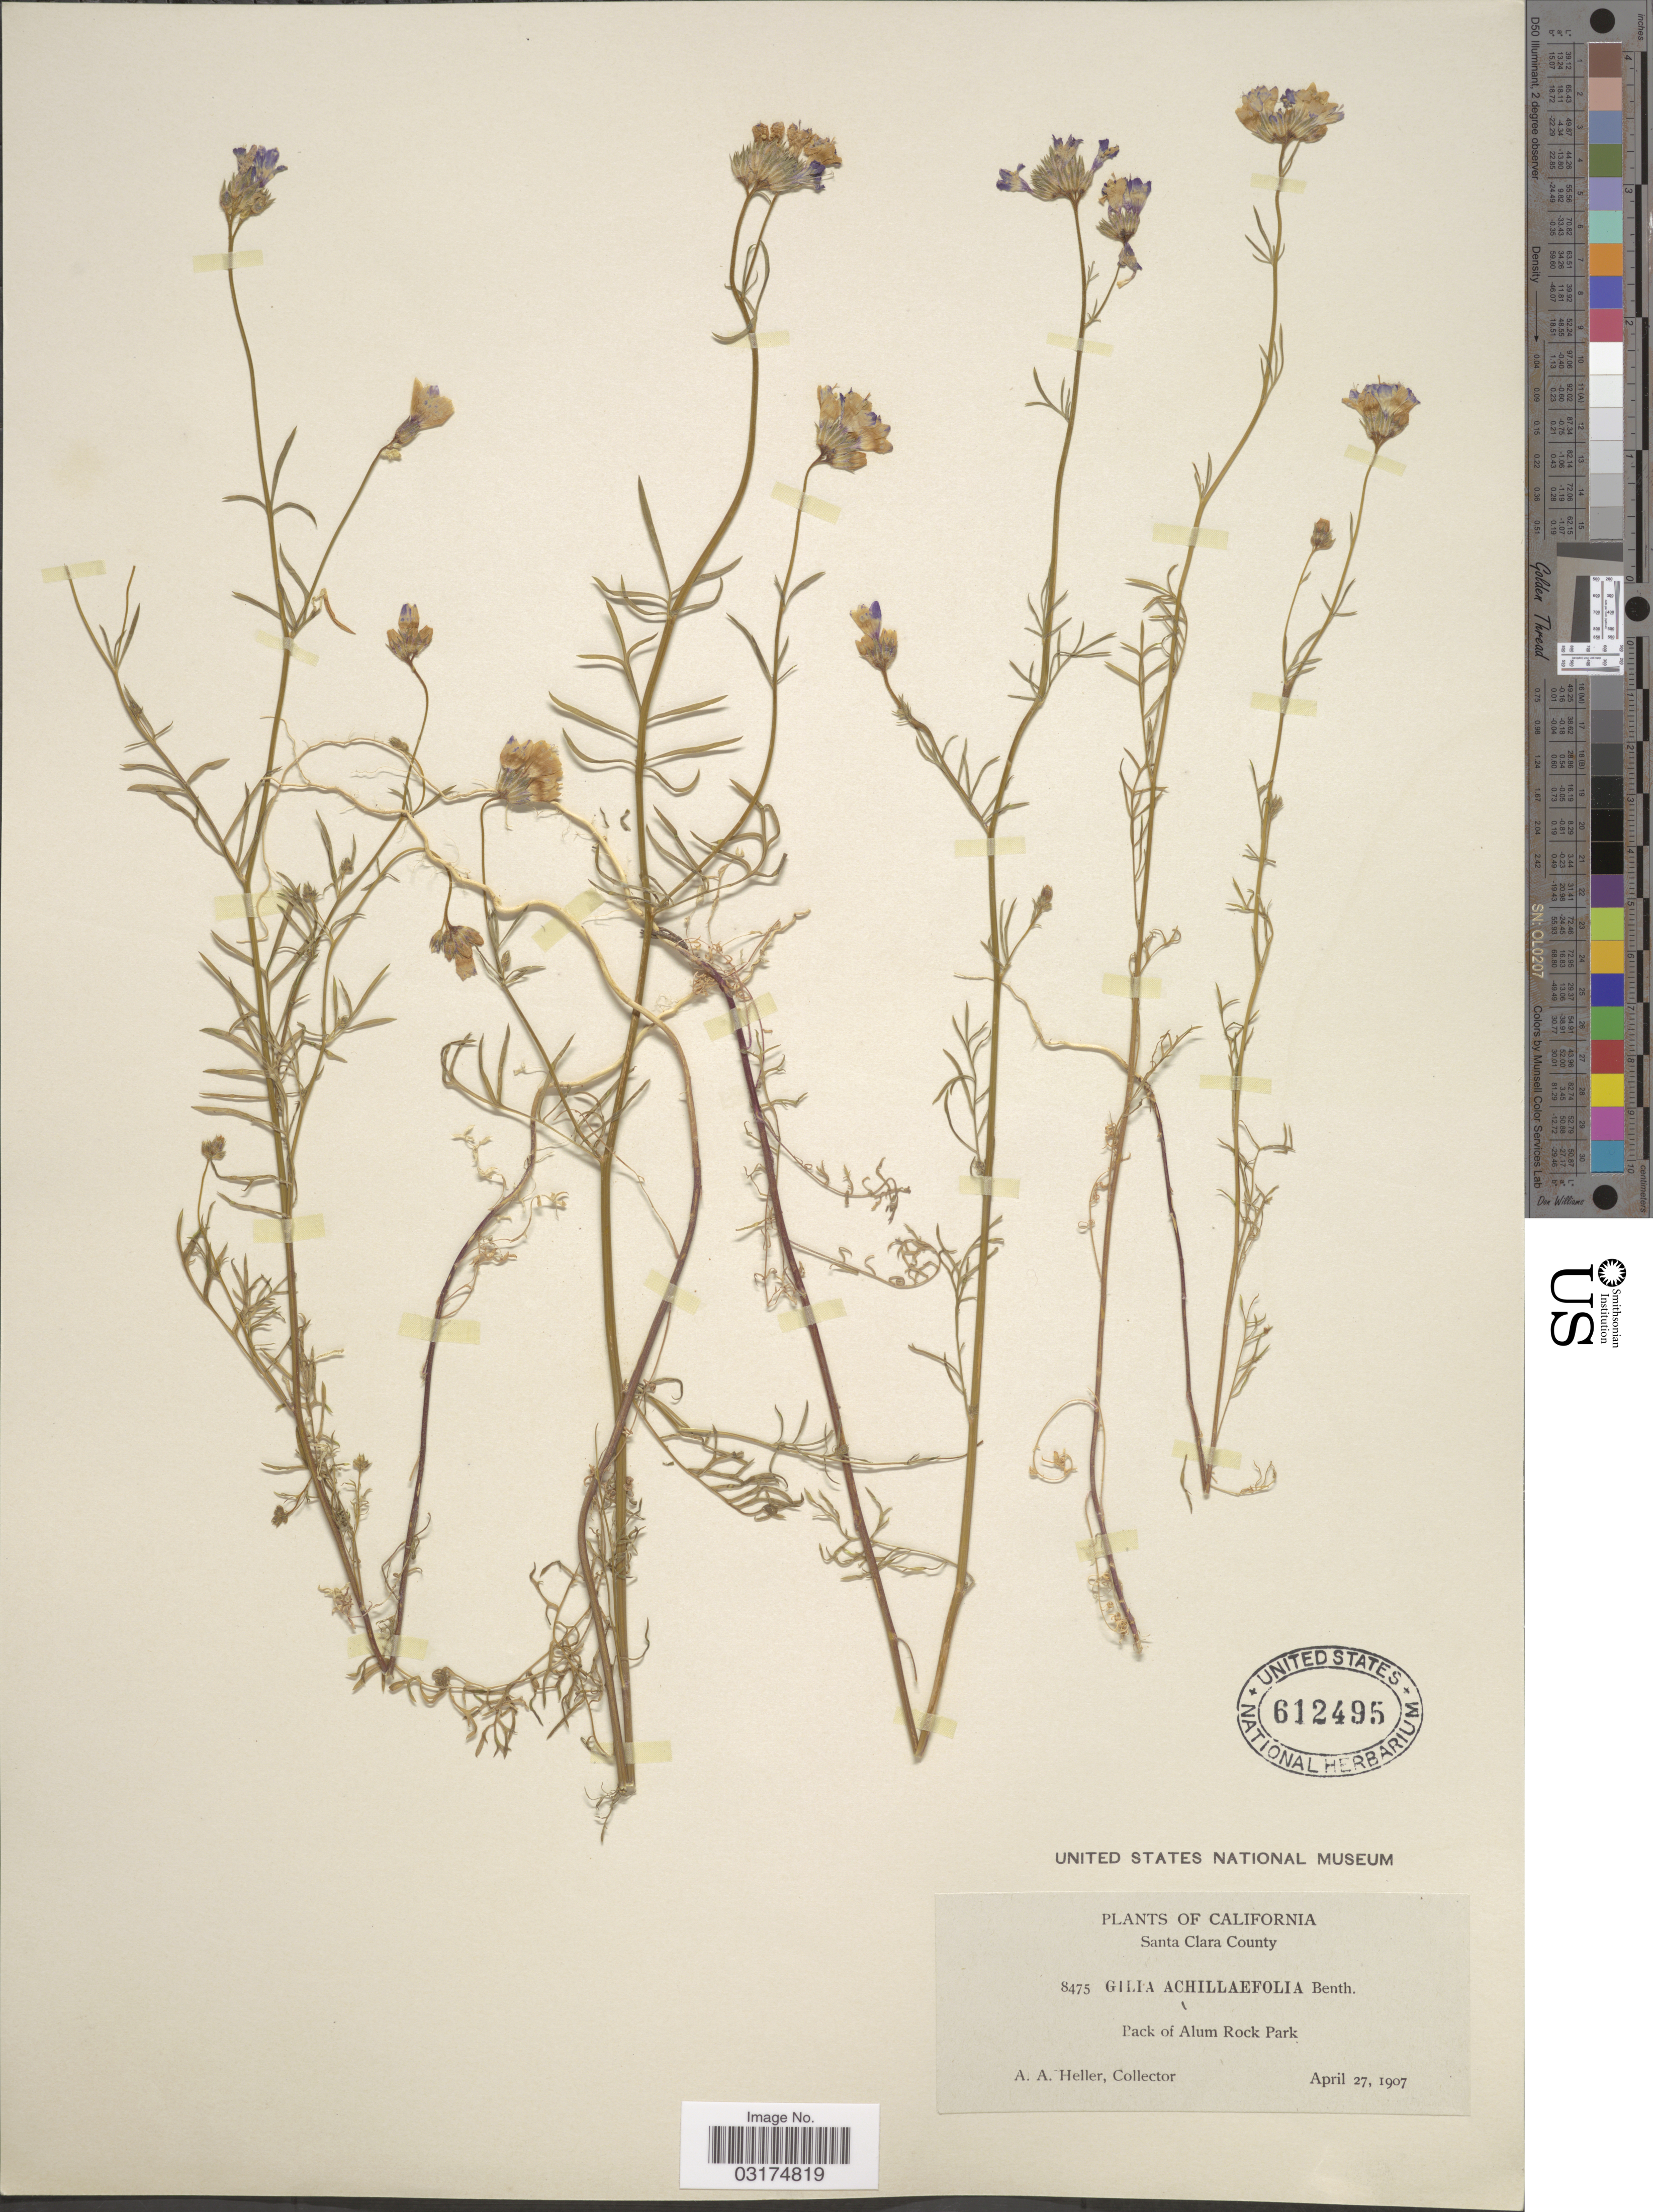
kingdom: Plantae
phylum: Tracheophyta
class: Magnoliopsida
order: Ericales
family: Polemoniaceae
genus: Gilia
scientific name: Gilia achilleifolia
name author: Benth.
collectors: A. A. Heller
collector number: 8475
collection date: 1907-04-27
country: United States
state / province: California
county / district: Santa Clara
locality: Santa Clara County. Pack of Alum Rock Park.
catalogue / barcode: US 612495